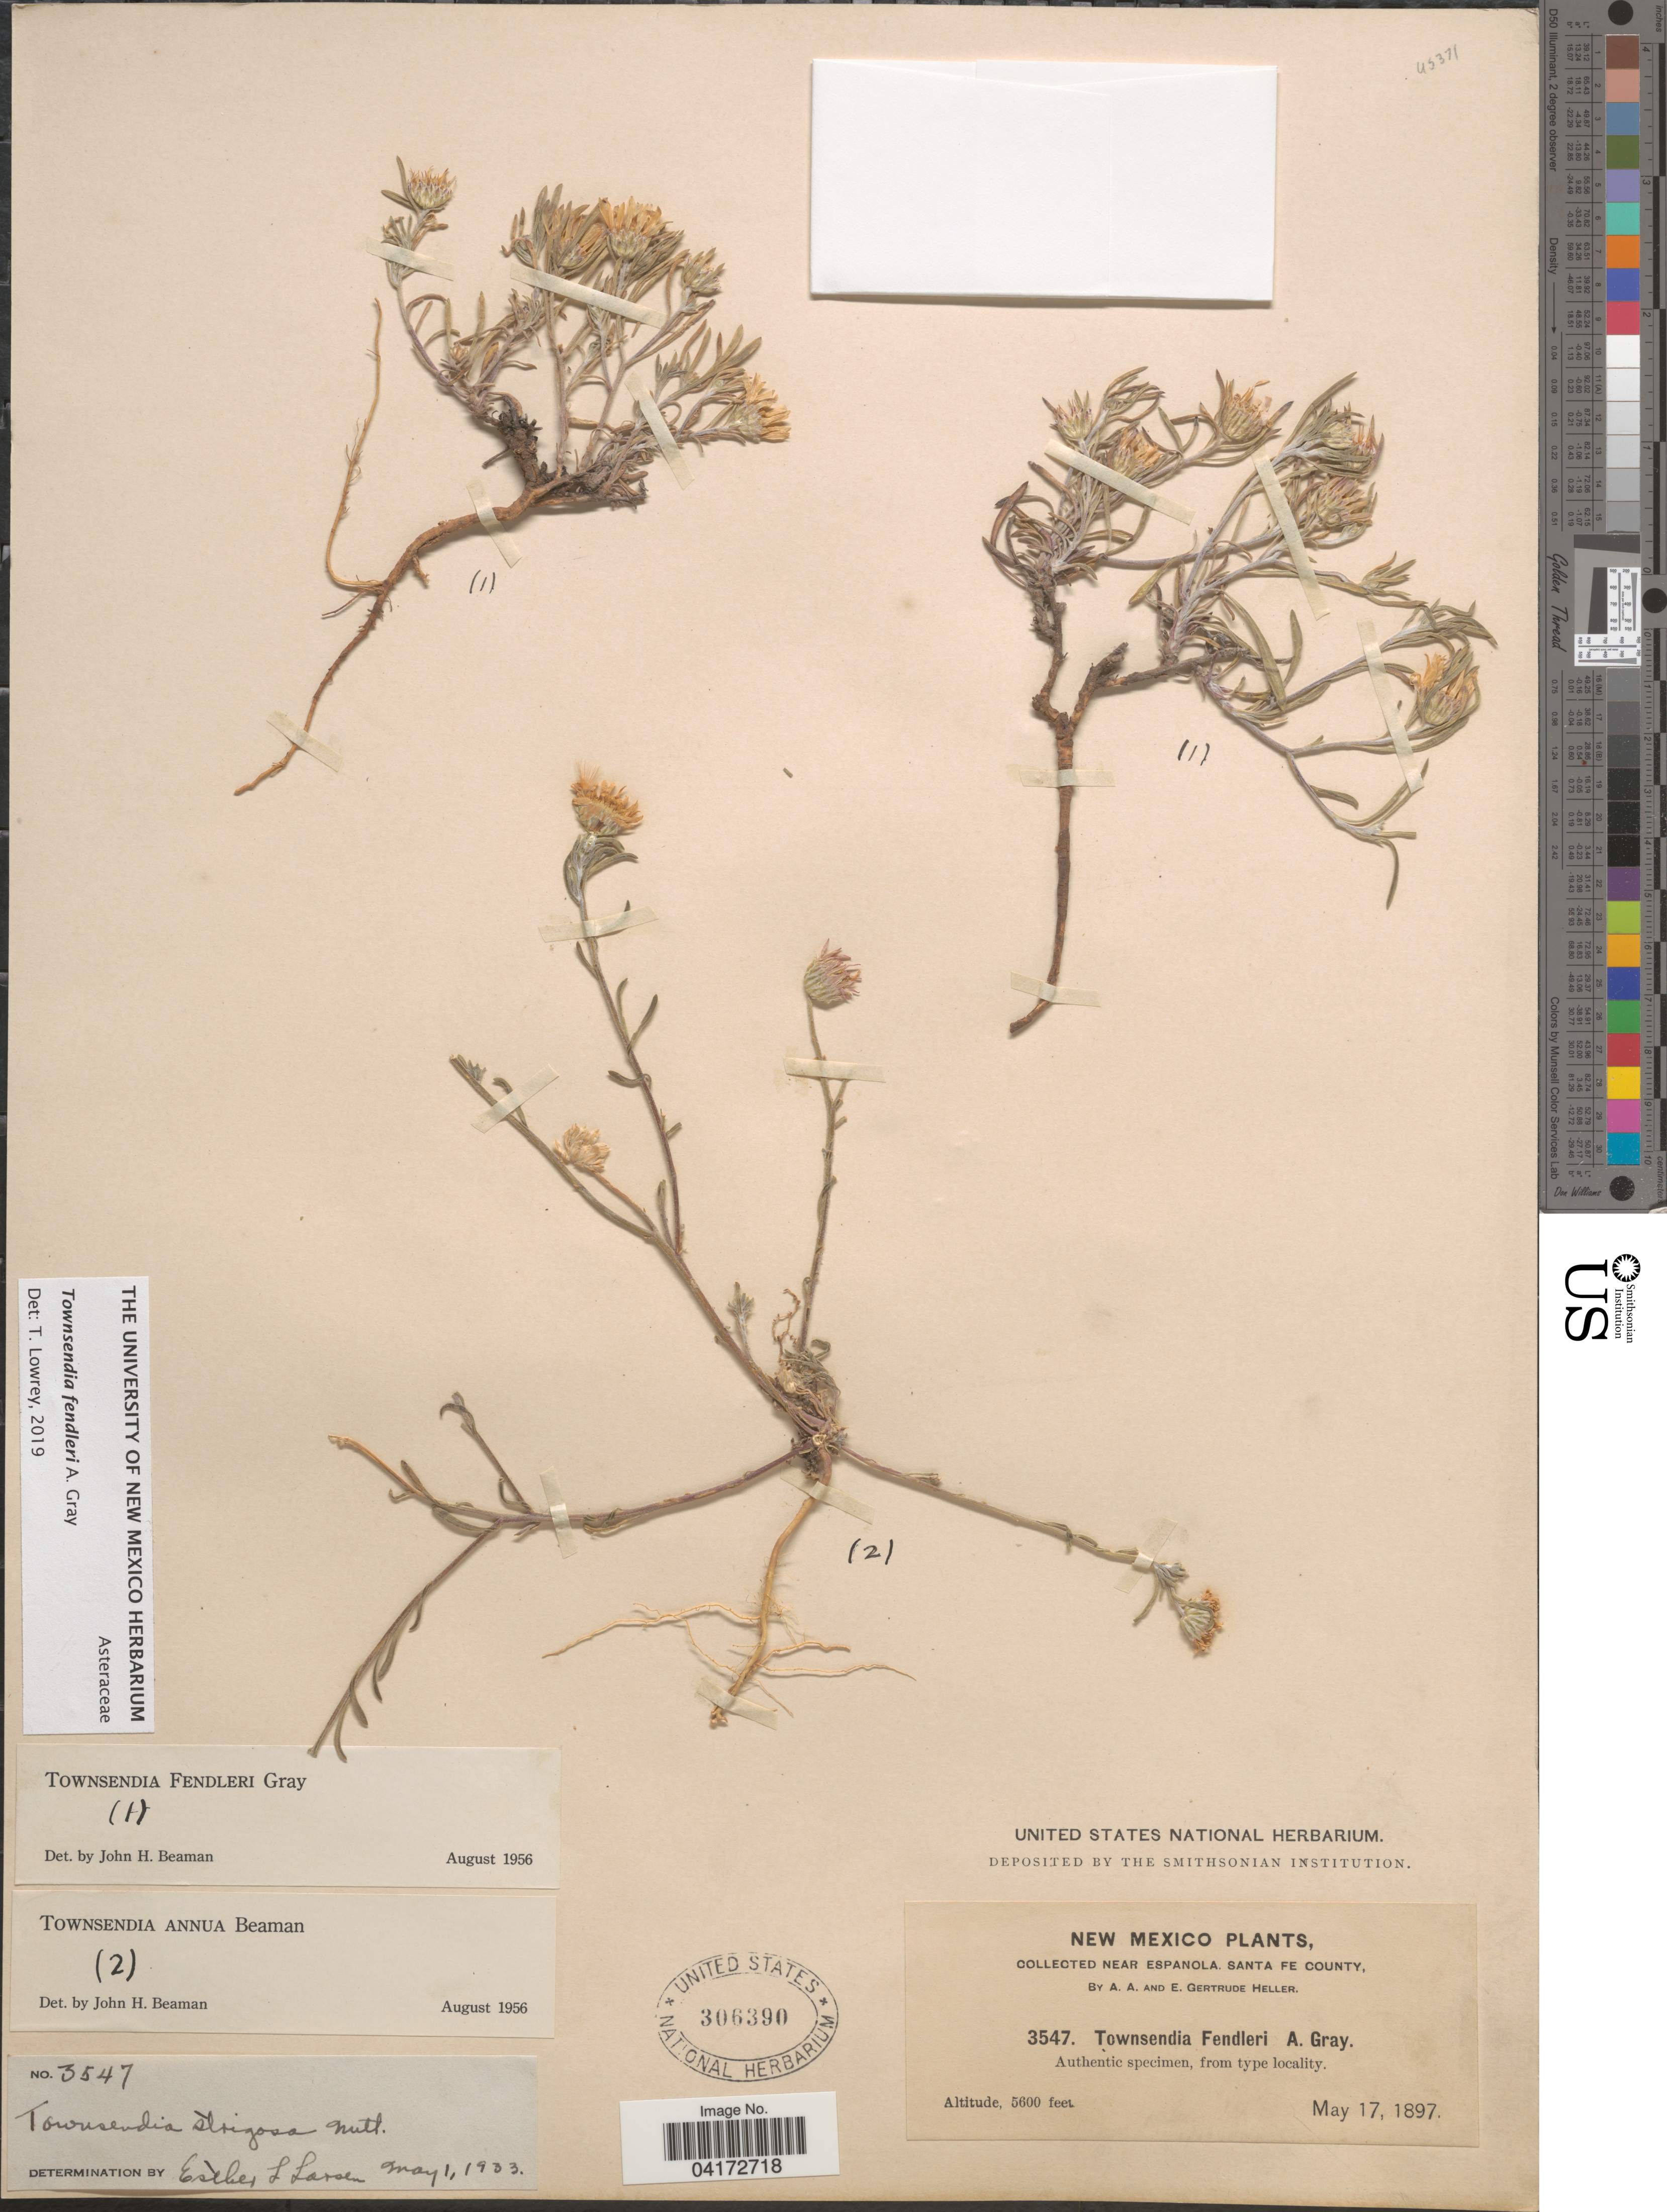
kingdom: Plantae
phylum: Tracheophyta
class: Magnoliopsida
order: Asterales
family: Asteraceae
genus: Townsendia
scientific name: Townsendia fendleri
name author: A. Gray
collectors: A. A. Heller & E. G. Heller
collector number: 3547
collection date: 1897-05-17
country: United States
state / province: New Mexico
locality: Near Espanola, Santa Fe County.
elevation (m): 1707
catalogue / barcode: US 306390